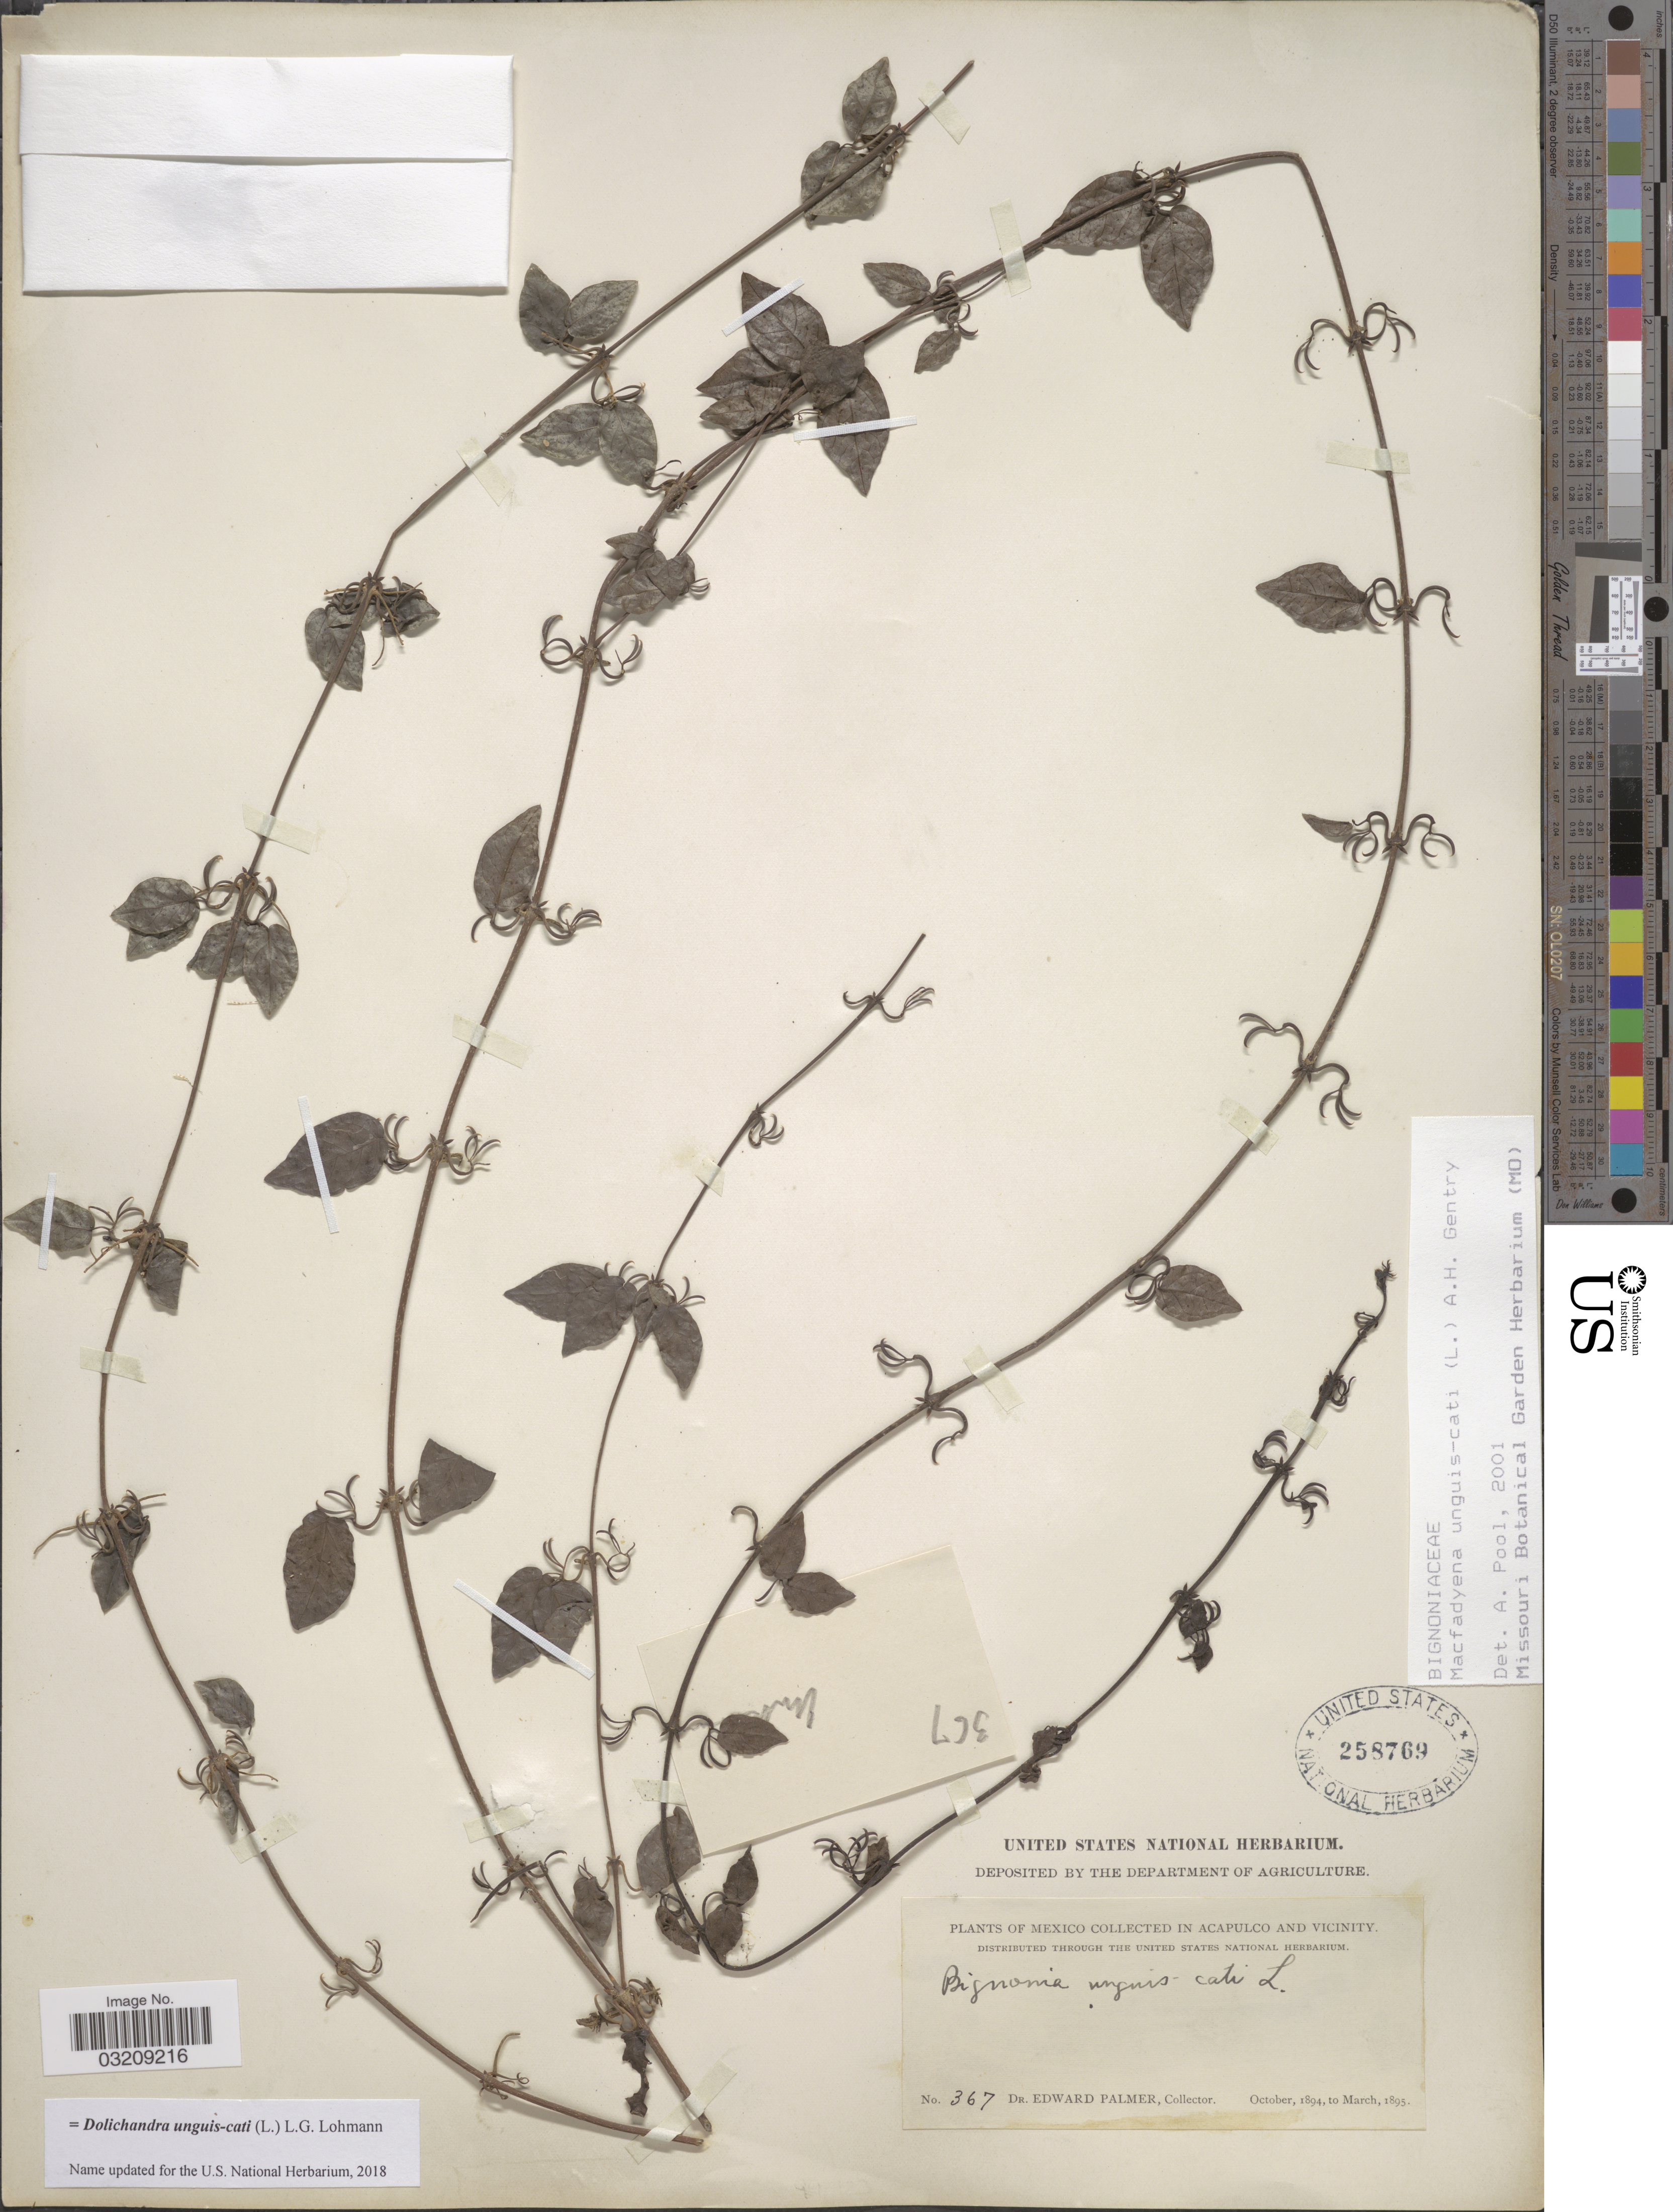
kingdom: Plantae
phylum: Tracheophyta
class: Magnoliopsida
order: Lamiales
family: Bignoniaceae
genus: Dolichandra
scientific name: Dolichandra unguis-cati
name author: (L.) L.G. Lohmann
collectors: E. Palmer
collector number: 367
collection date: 1894-10/1895-03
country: Mexico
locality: Collected in Acapulco and vicinity.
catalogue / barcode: US 258769